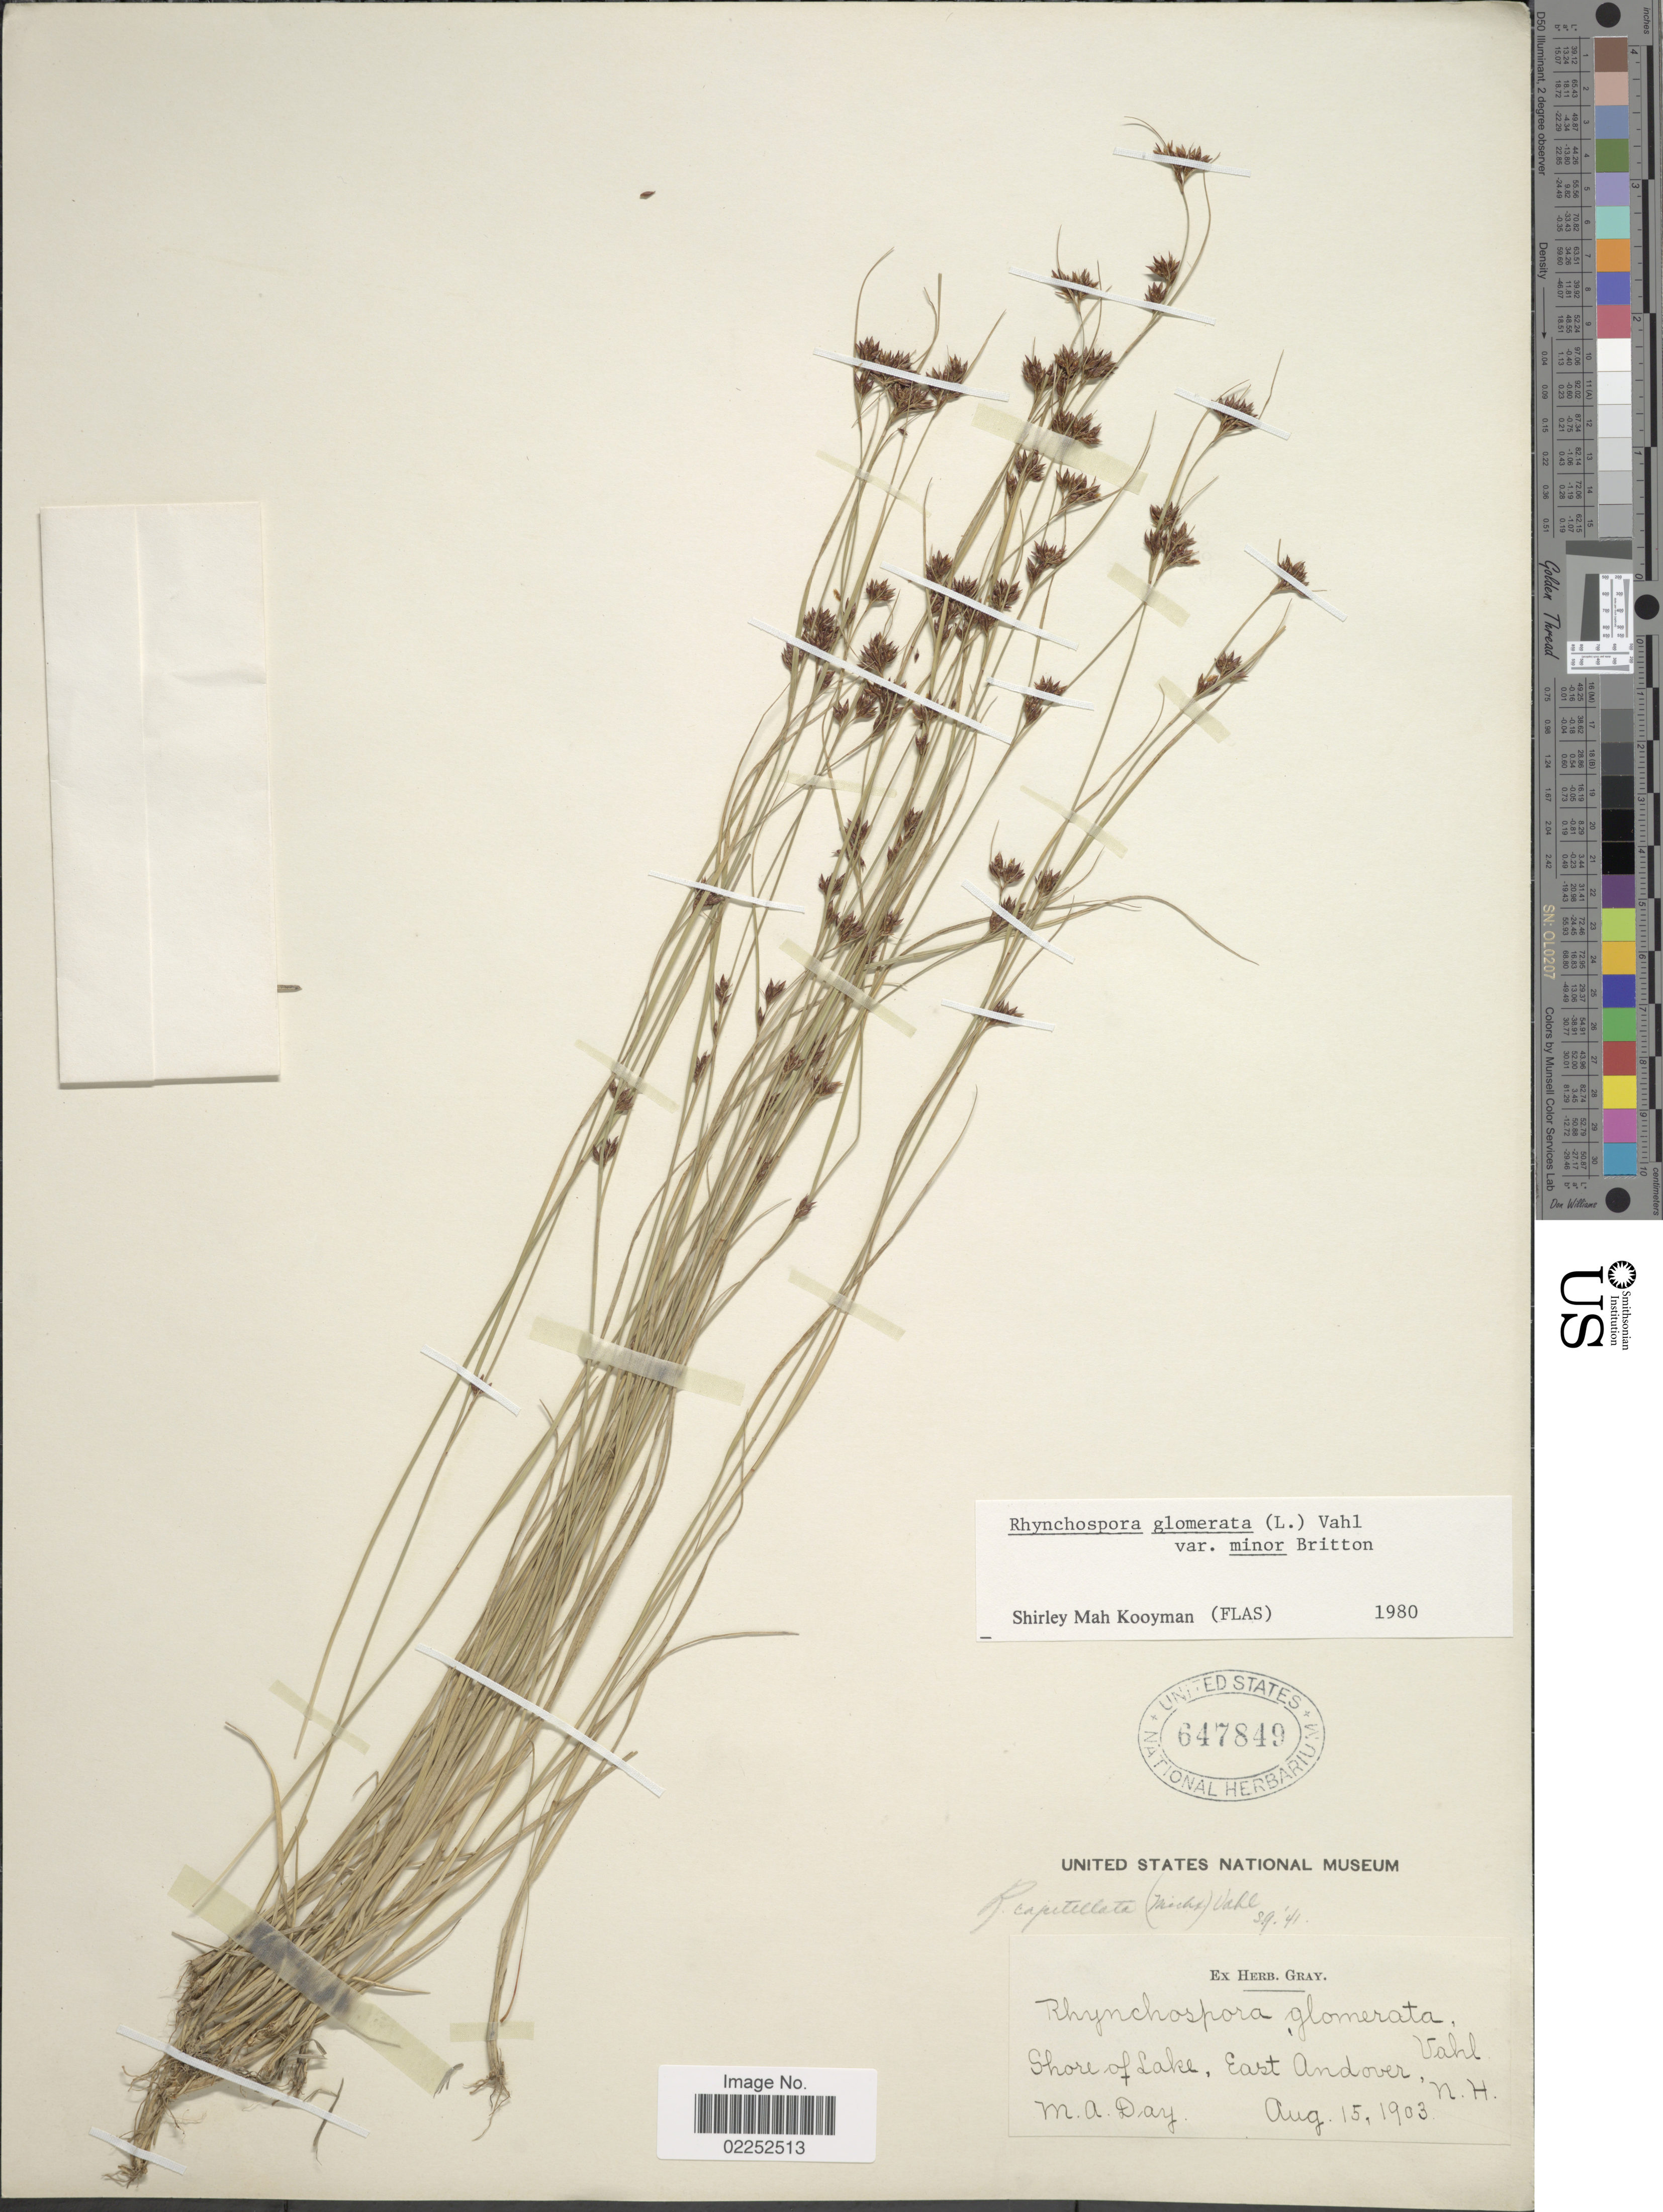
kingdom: Plantae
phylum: Tracheophyta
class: Liliopsida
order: Poales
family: Cyperaceae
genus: Rhynchospora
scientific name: Rhynchospora capitellata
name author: (Michx.) Vahl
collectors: M. Day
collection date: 1903-08-15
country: United States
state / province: New Hampshire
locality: Shore of Lake, East Andover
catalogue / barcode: US 647849